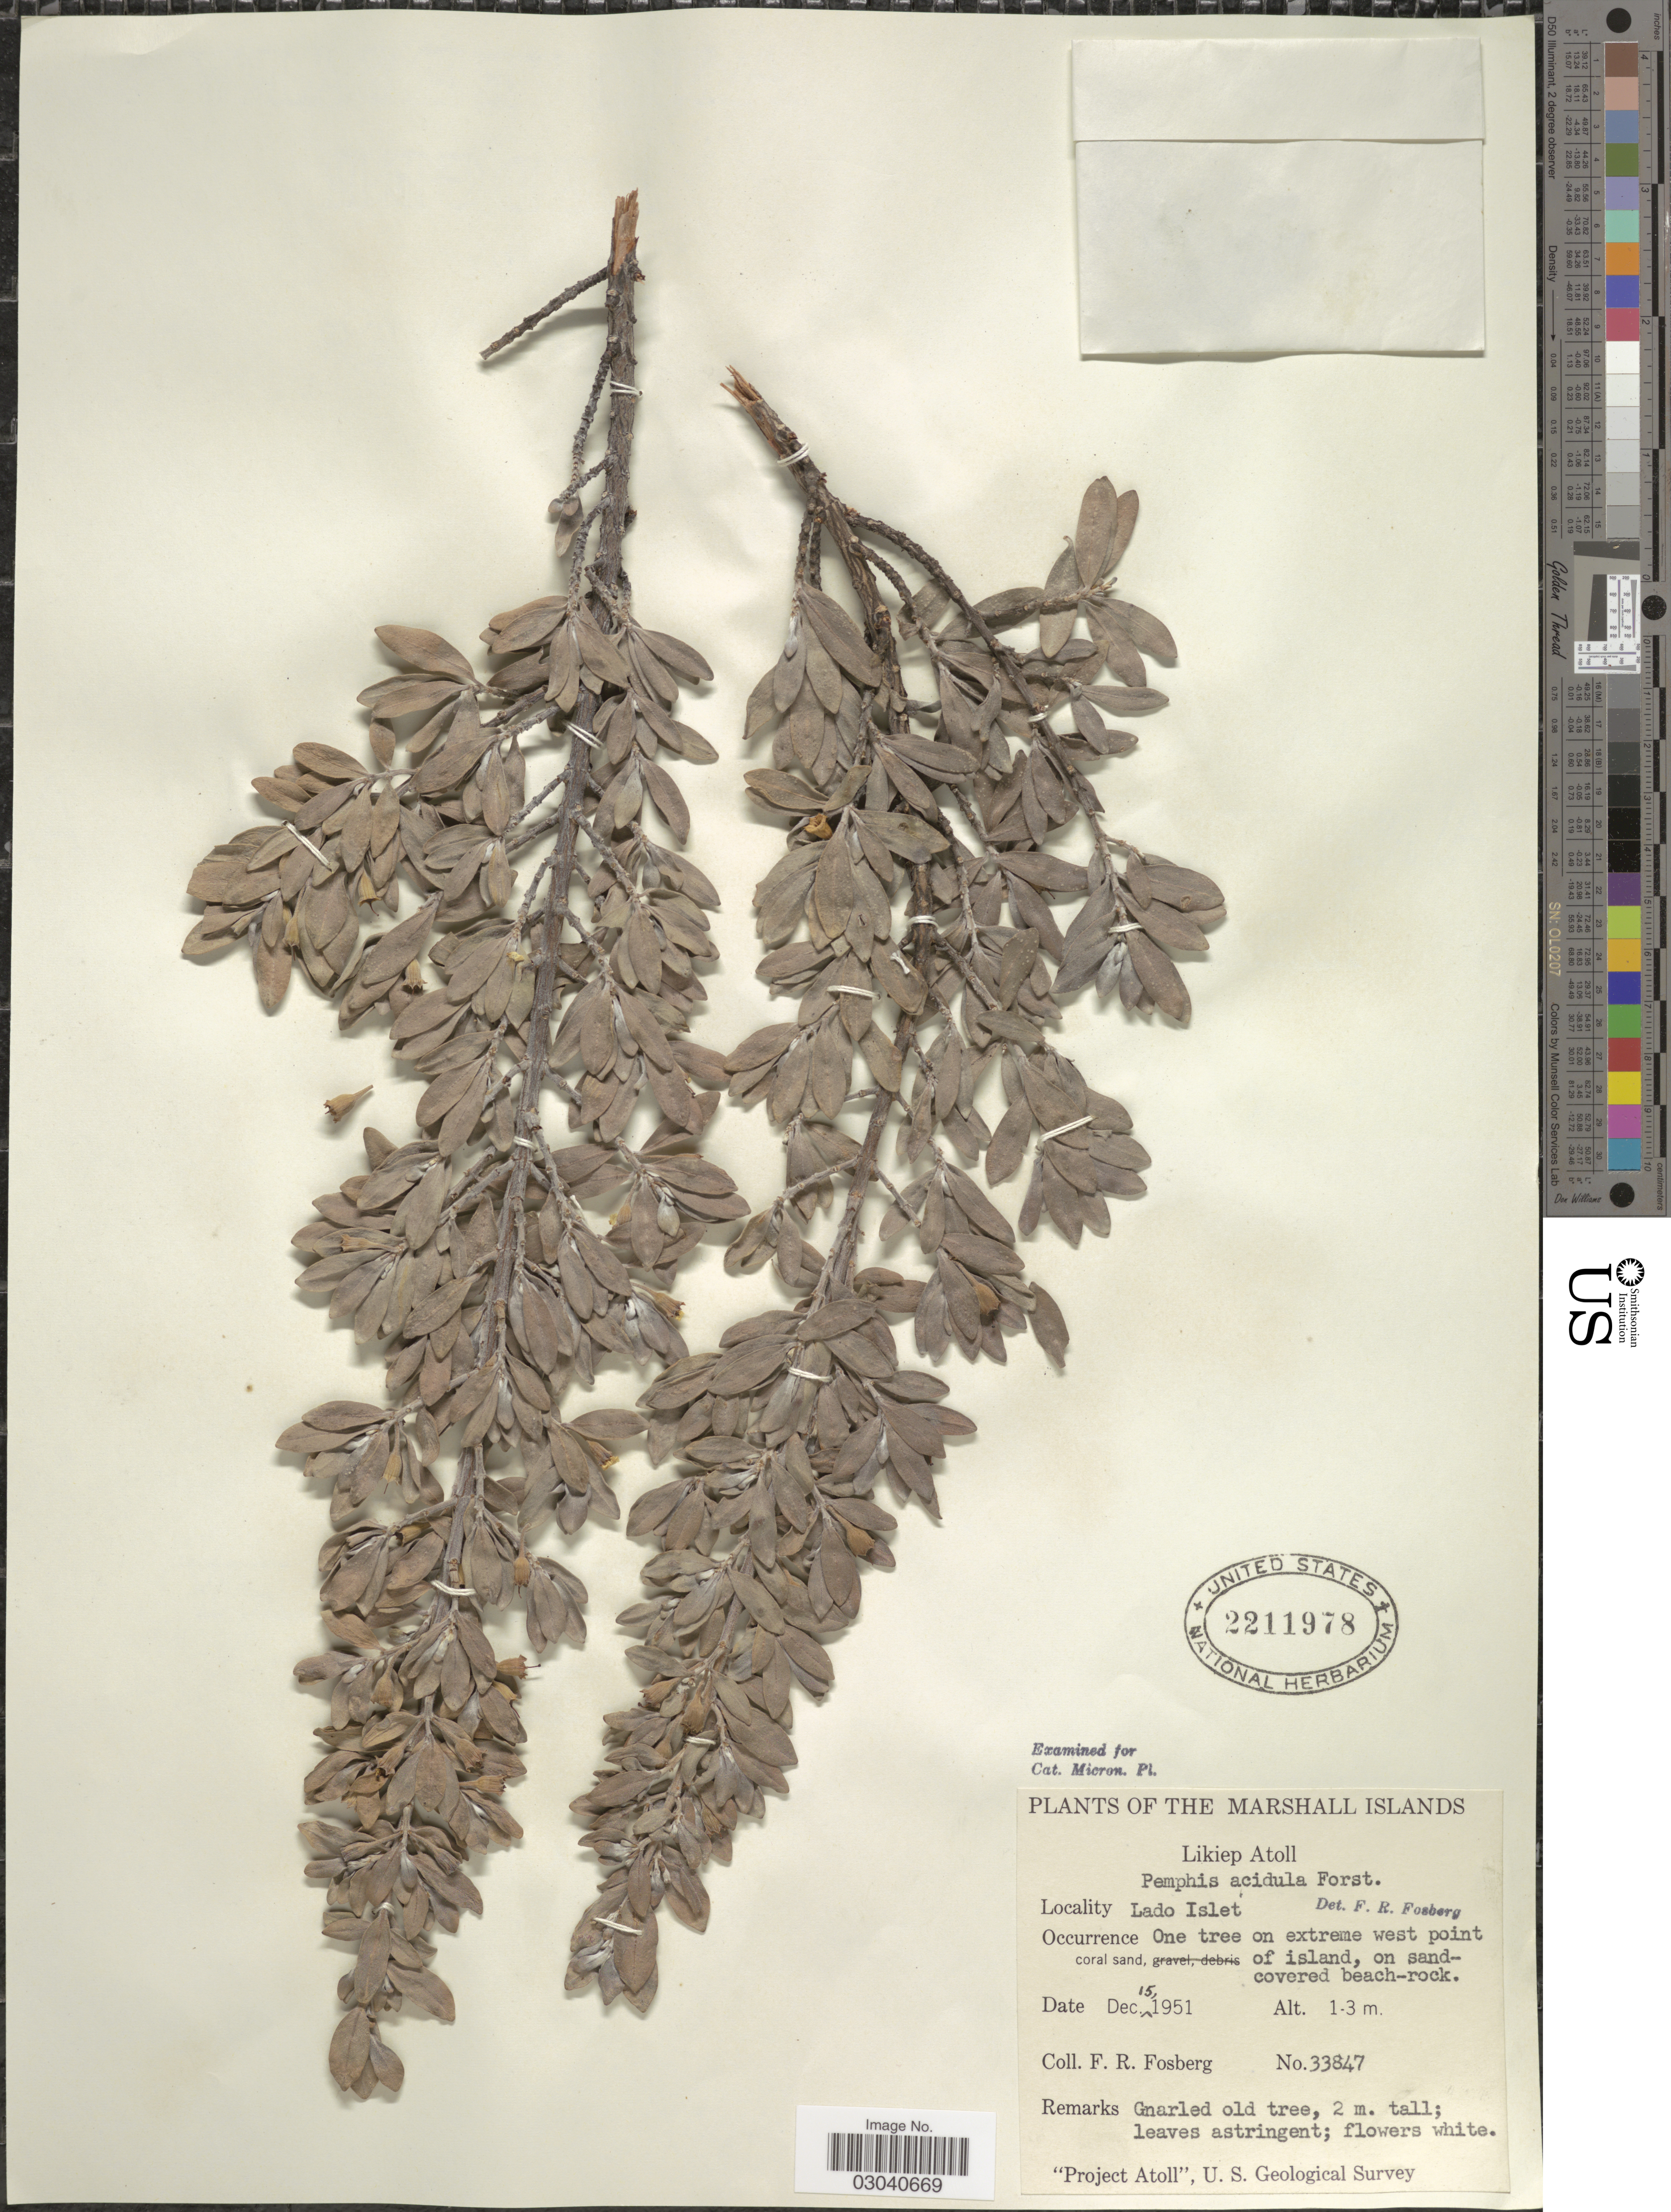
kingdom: Plantae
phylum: Tracheophyta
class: Magnoliopsida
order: Myrtales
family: Lythraceae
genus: Pemphis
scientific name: Pemphis acidula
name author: J.R. Forst. & G. Forst.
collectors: F. R. Fosberg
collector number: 33847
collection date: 1951-12-15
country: Marshall Islands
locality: Likiep Atoll. Lado Islet.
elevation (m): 1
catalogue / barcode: US 2211978